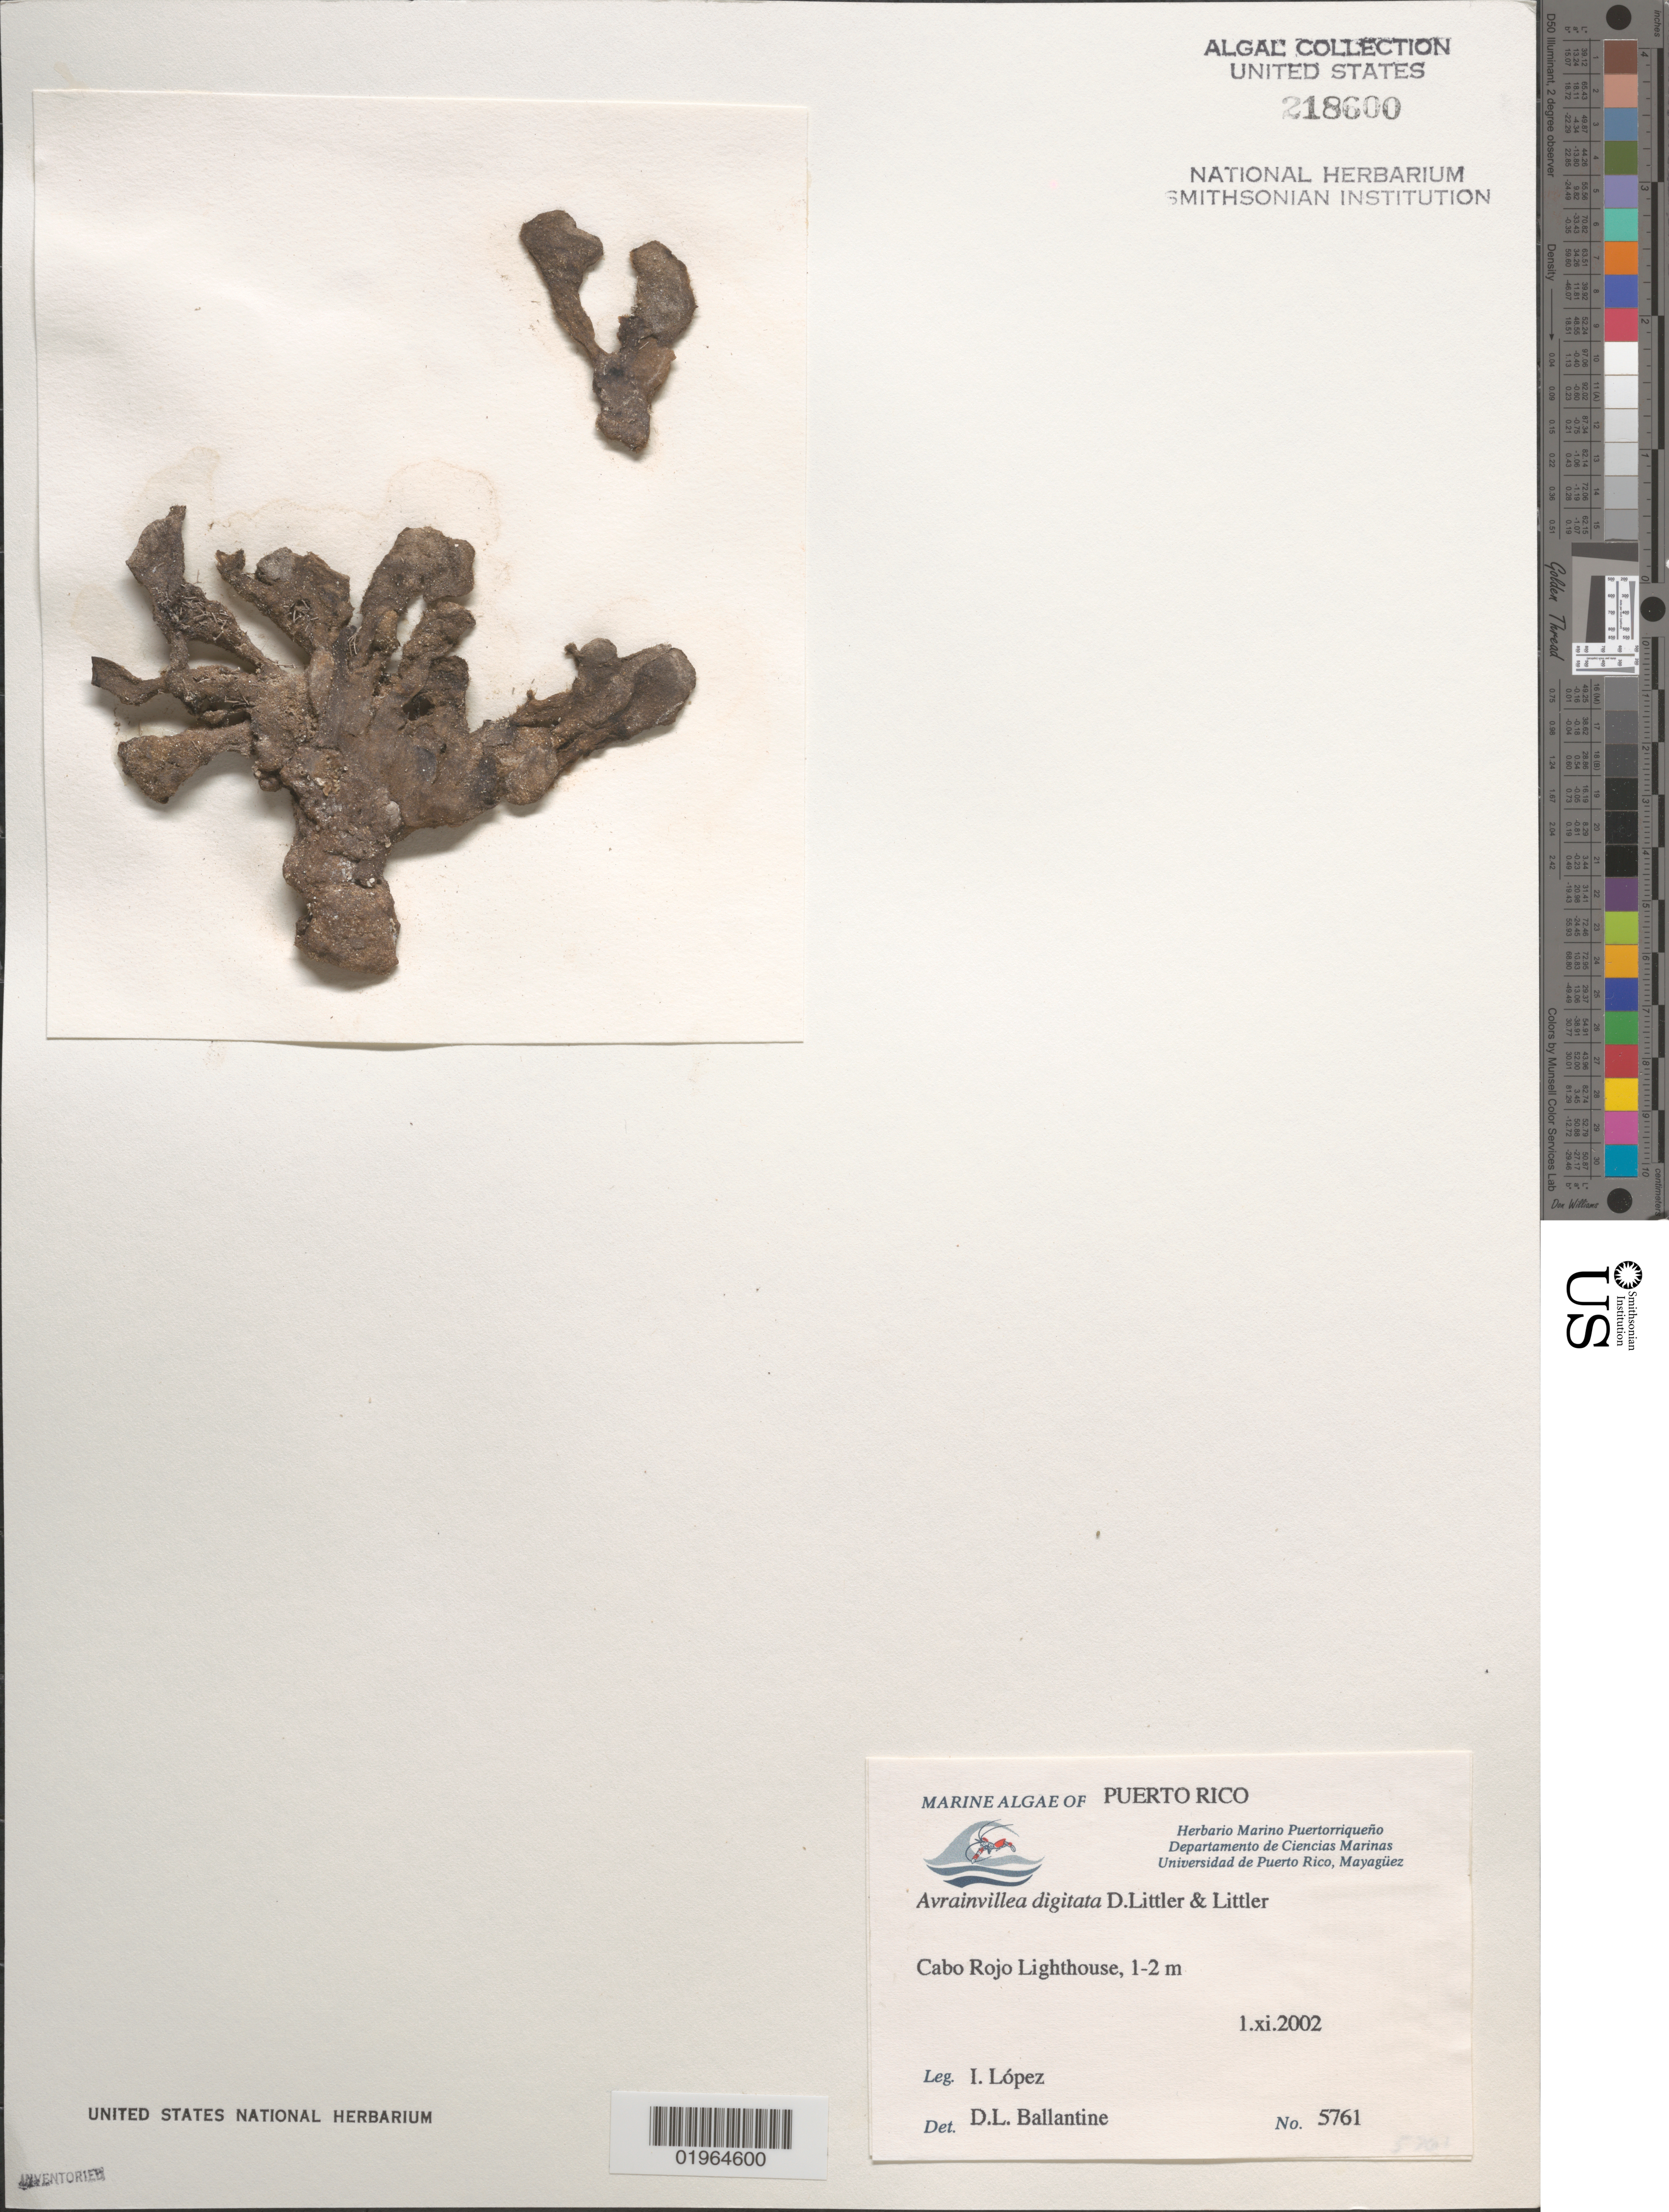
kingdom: Plantae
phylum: Chlorophyta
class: Ulvophyceae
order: Bryopsidales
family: Dichotomosiphonaceae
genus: Avrainvillea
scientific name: Avrainvillea digitata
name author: D.S. Littler & Littler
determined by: Ballantine, D. L.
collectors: I. Lopez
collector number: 5761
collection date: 2002-11-01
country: Puerto Rico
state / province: Cabo Rojo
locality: Cabo Rojo Lighthouse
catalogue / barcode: US 218600